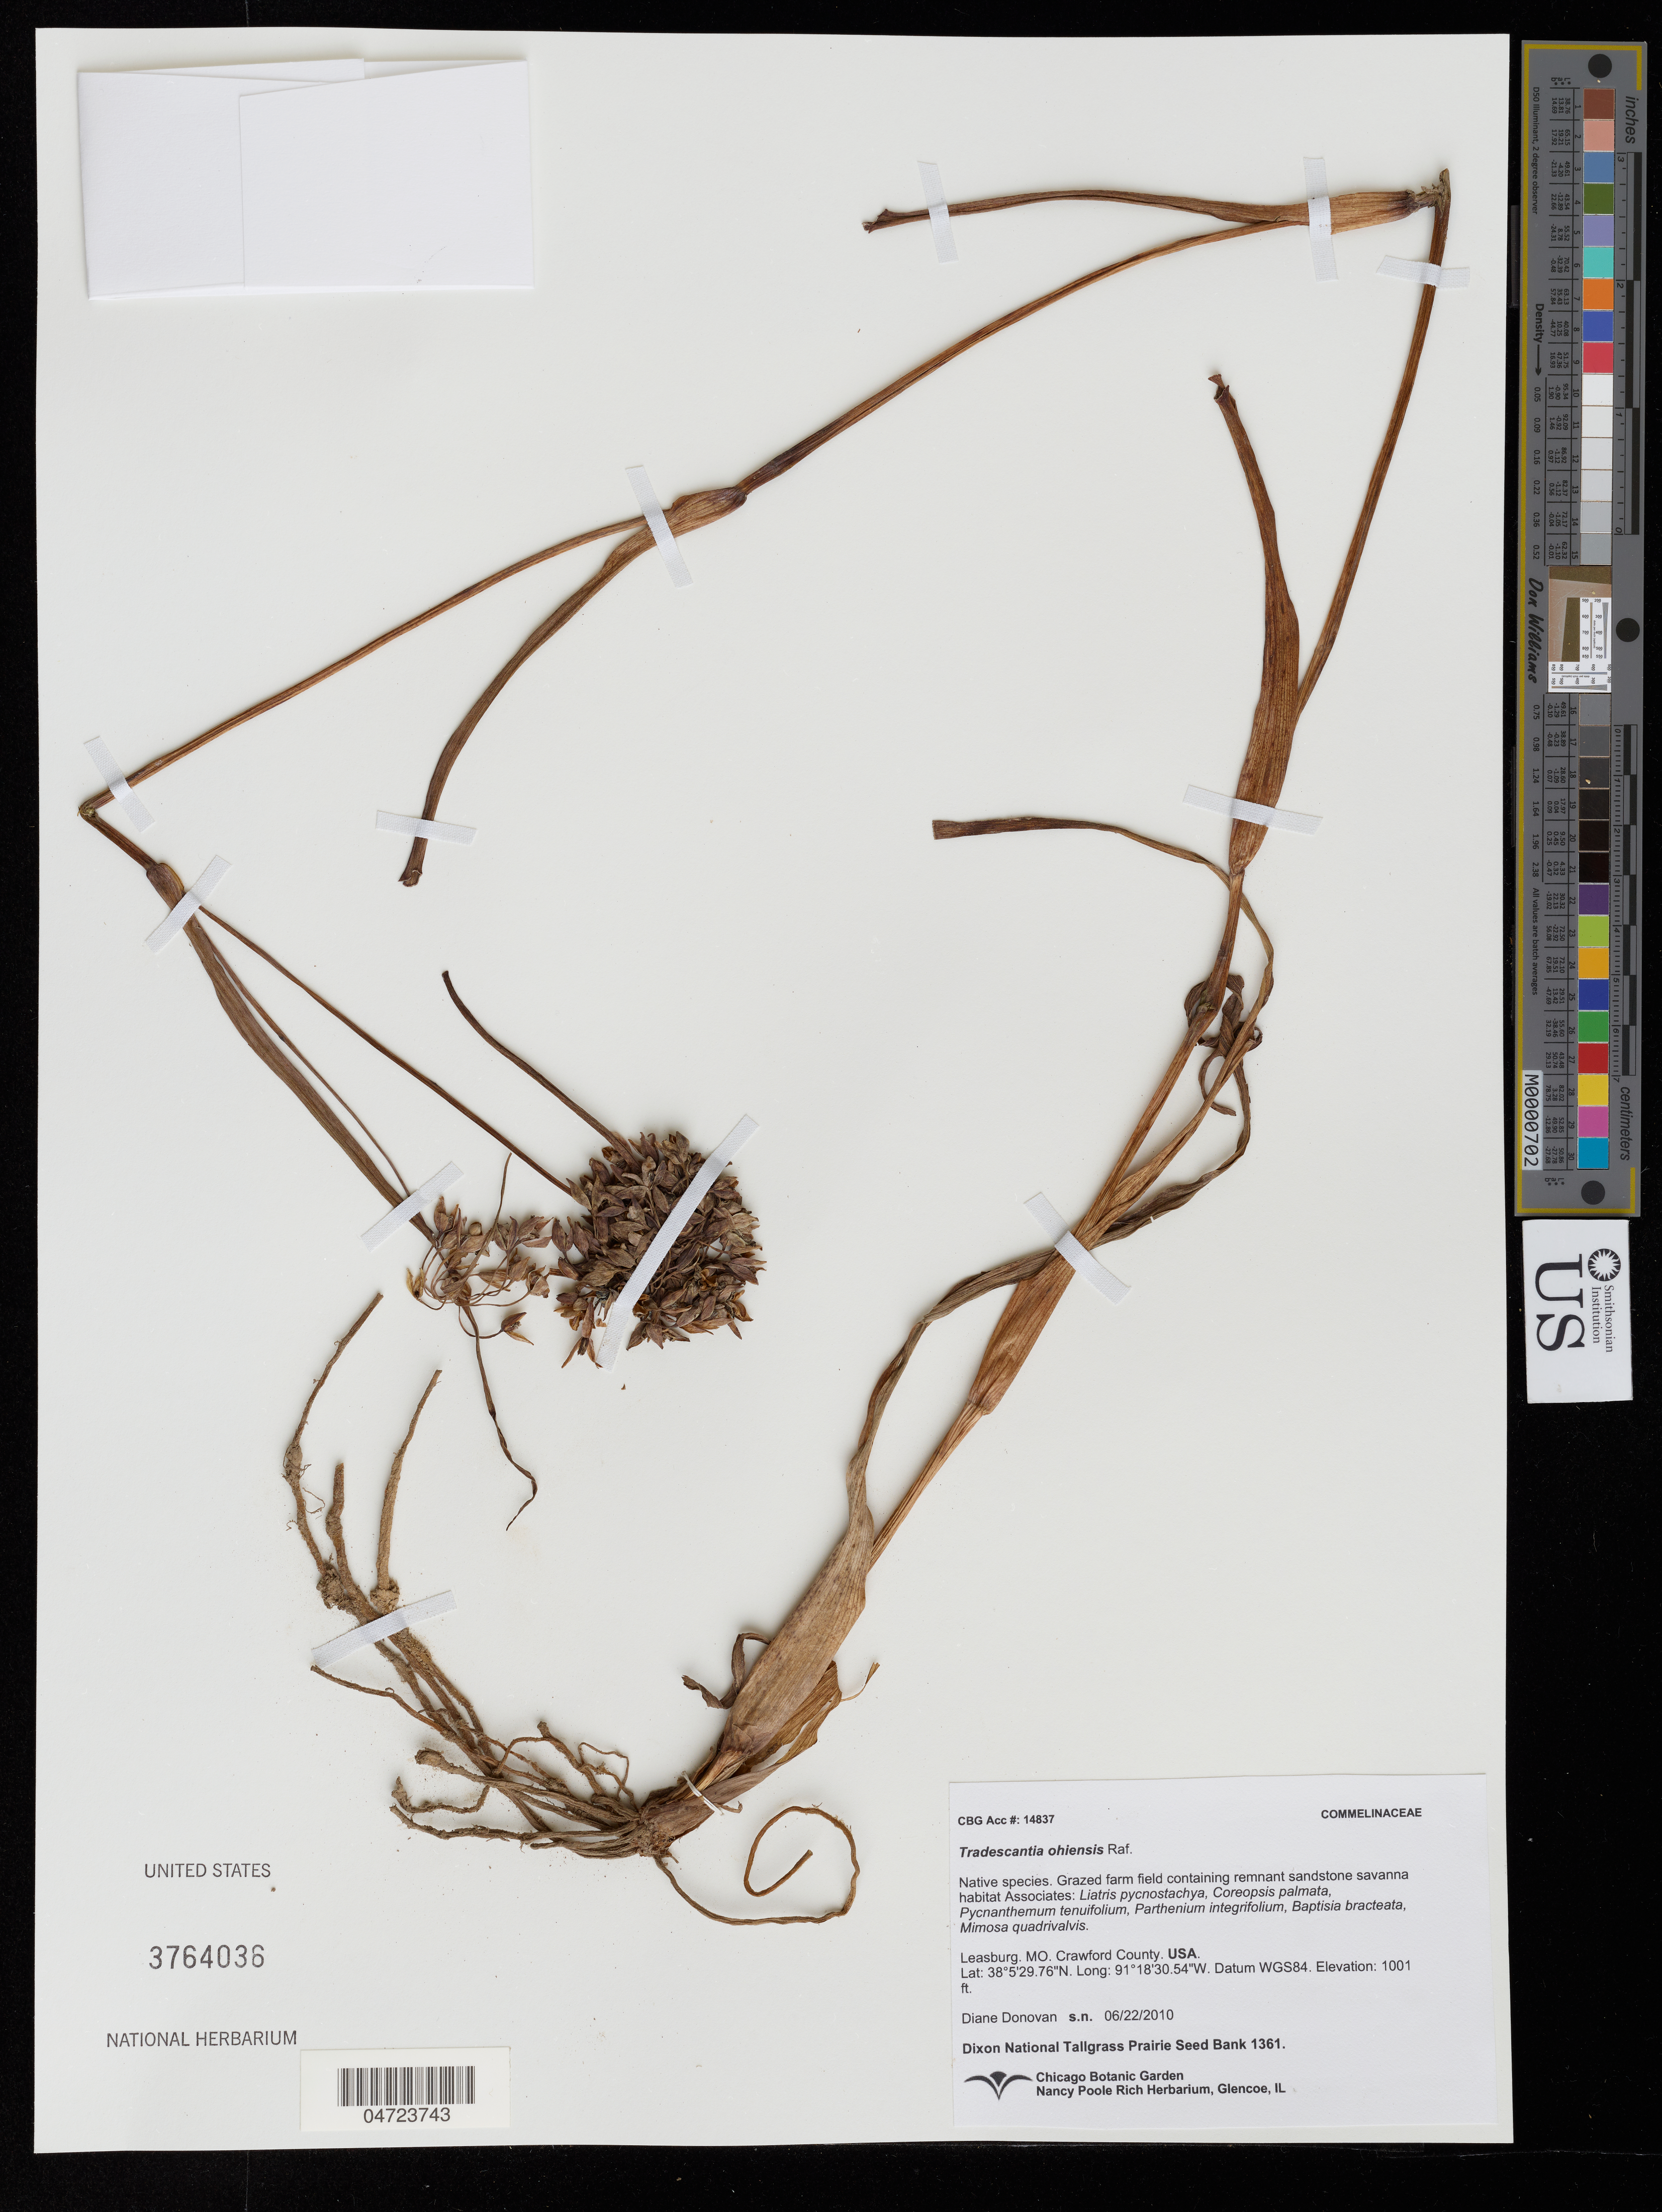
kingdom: Plantae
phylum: Tracheophyta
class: Liliopsida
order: Commelinales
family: Commelinaceae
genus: Tradescantia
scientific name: Tradescantia ohiensis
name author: Raf.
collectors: D. Donovan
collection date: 2010-06-22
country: United States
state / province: Missouri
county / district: Crawford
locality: Leasburg. Crawford County.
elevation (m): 305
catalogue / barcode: US 3764036